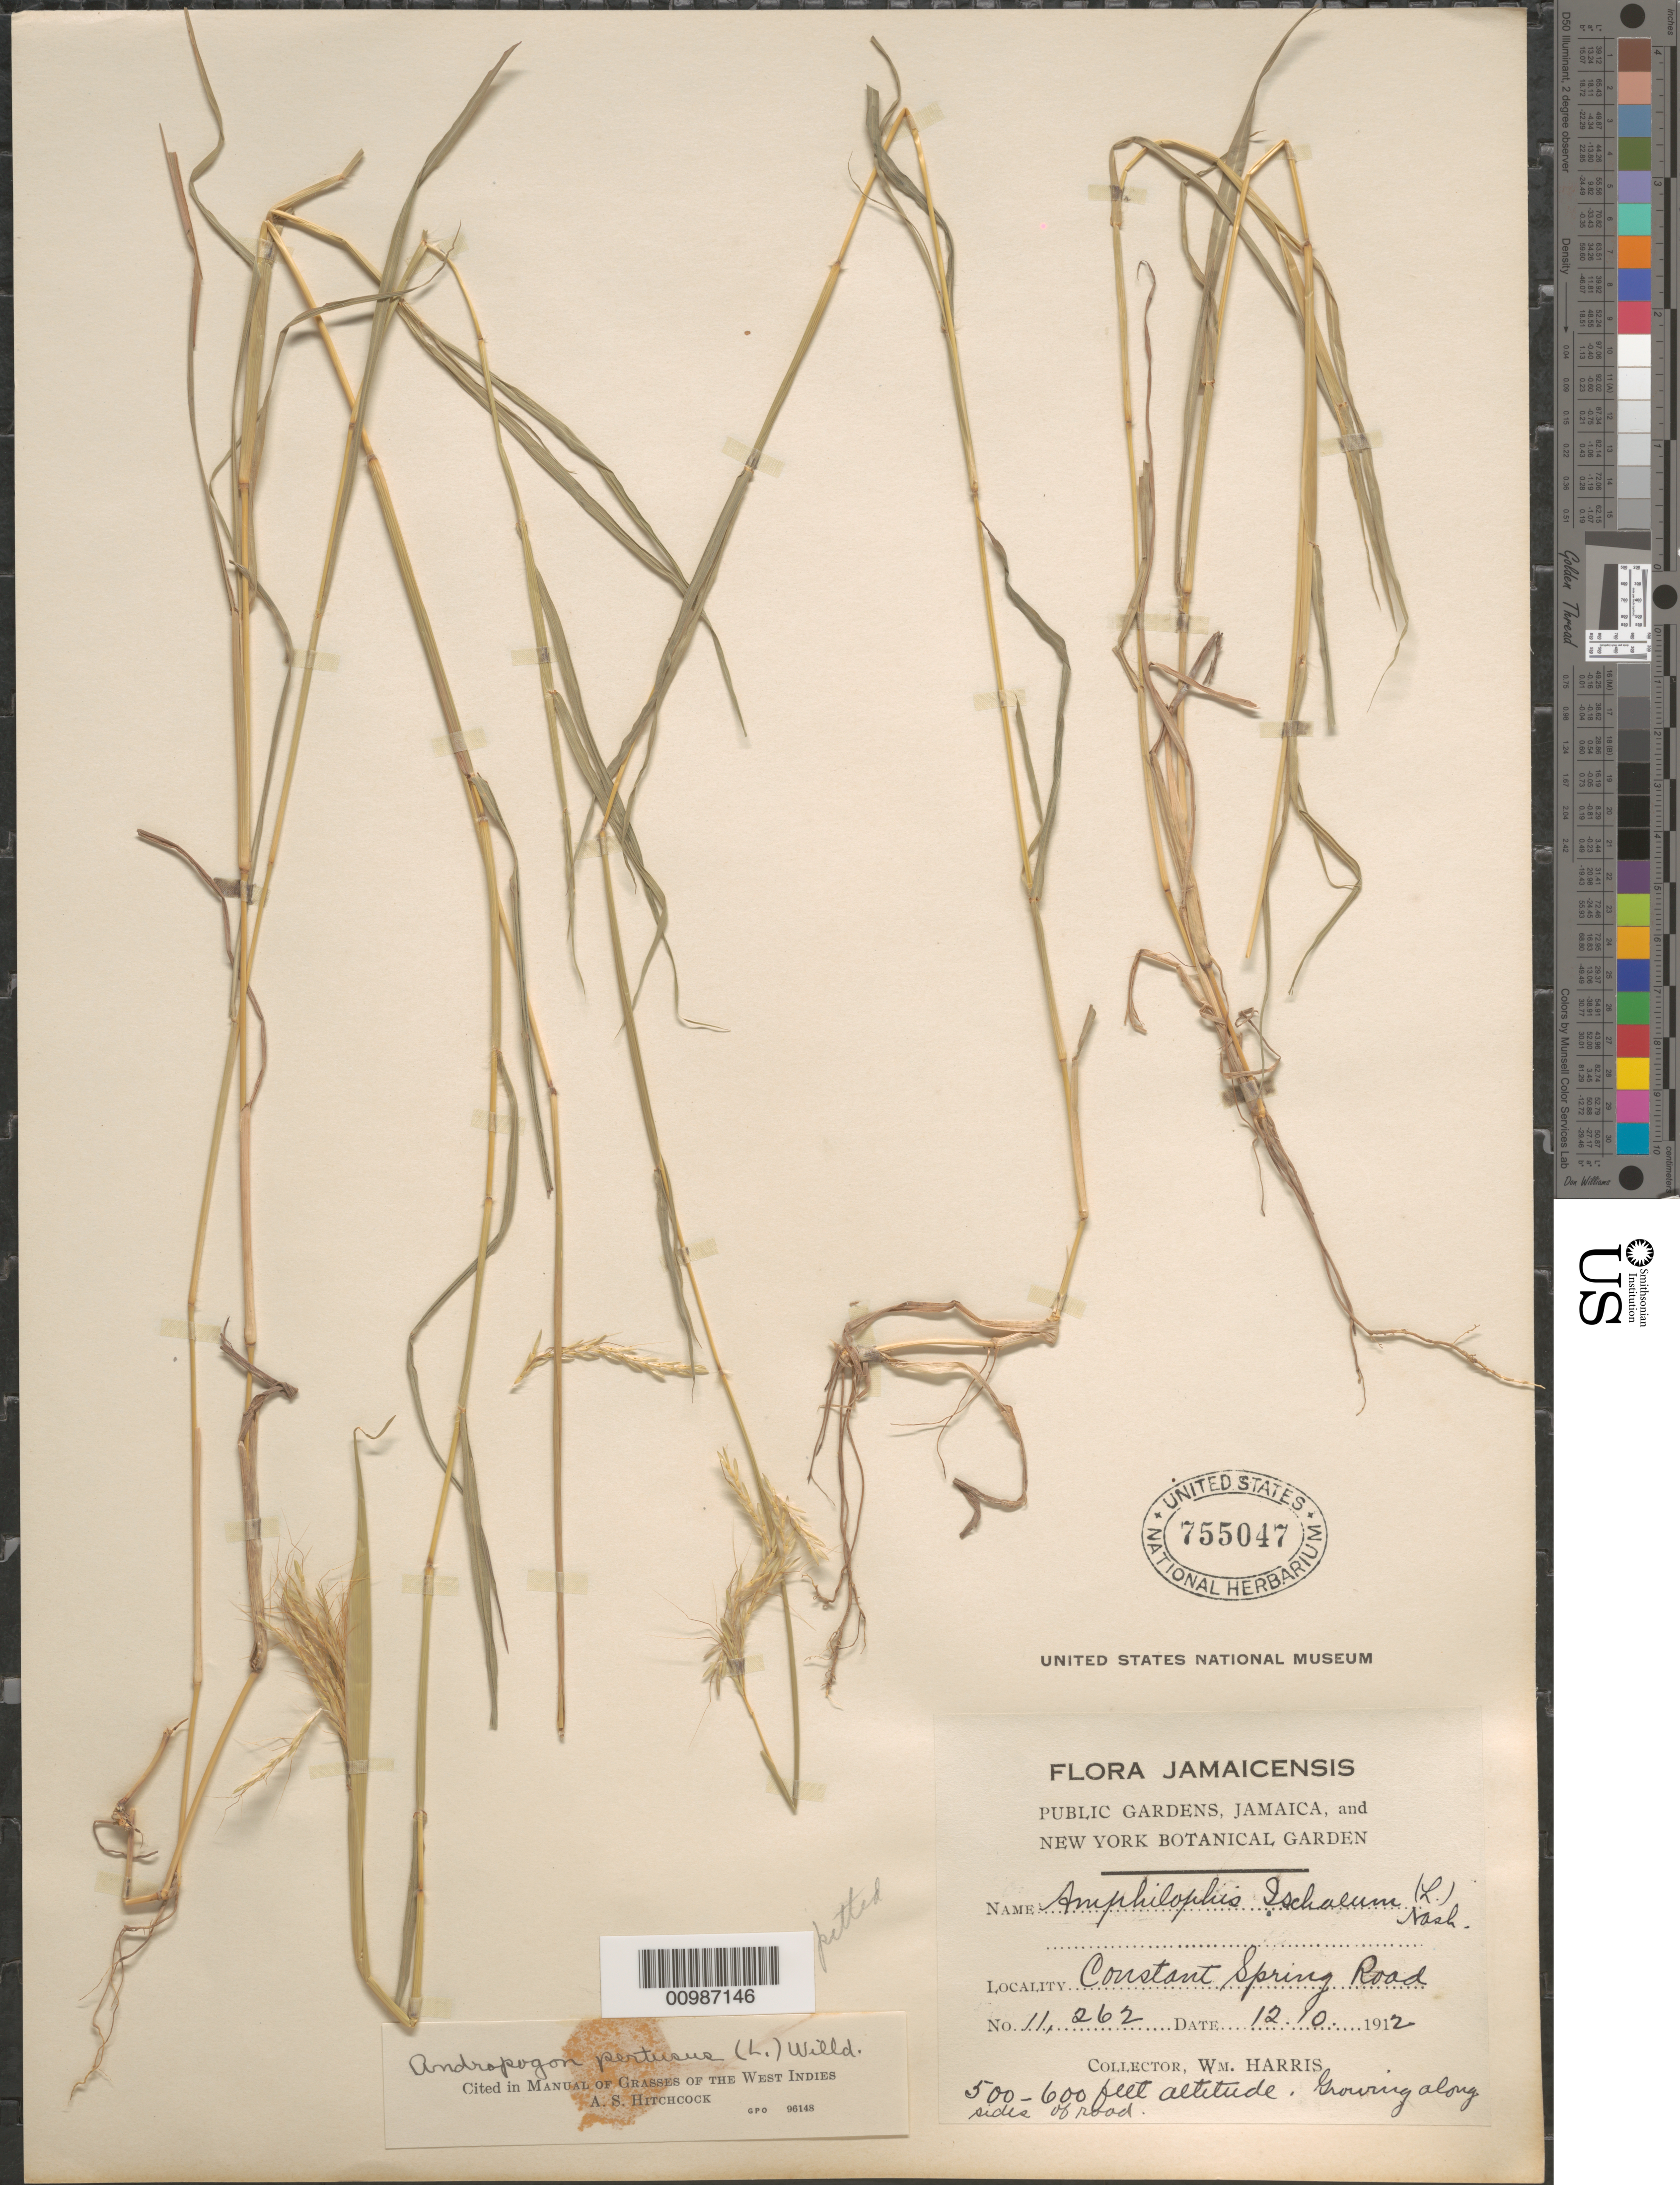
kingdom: Plantae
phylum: Tracheophyta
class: Liliopsida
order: Poales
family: Poaceae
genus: Andropogon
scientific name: Andropogon pertusus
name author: (L.) Willd.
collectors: W. H. Harris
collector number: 11262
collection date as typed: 12 Oct 1912 or10 Dec 1912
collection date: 1912-10-12 or 1912-12-10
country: Jamaica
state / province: Kingston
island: Jamaica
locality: Constant Spring Road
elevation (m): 152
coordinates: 0 N, 0 E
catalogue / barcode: US 755047